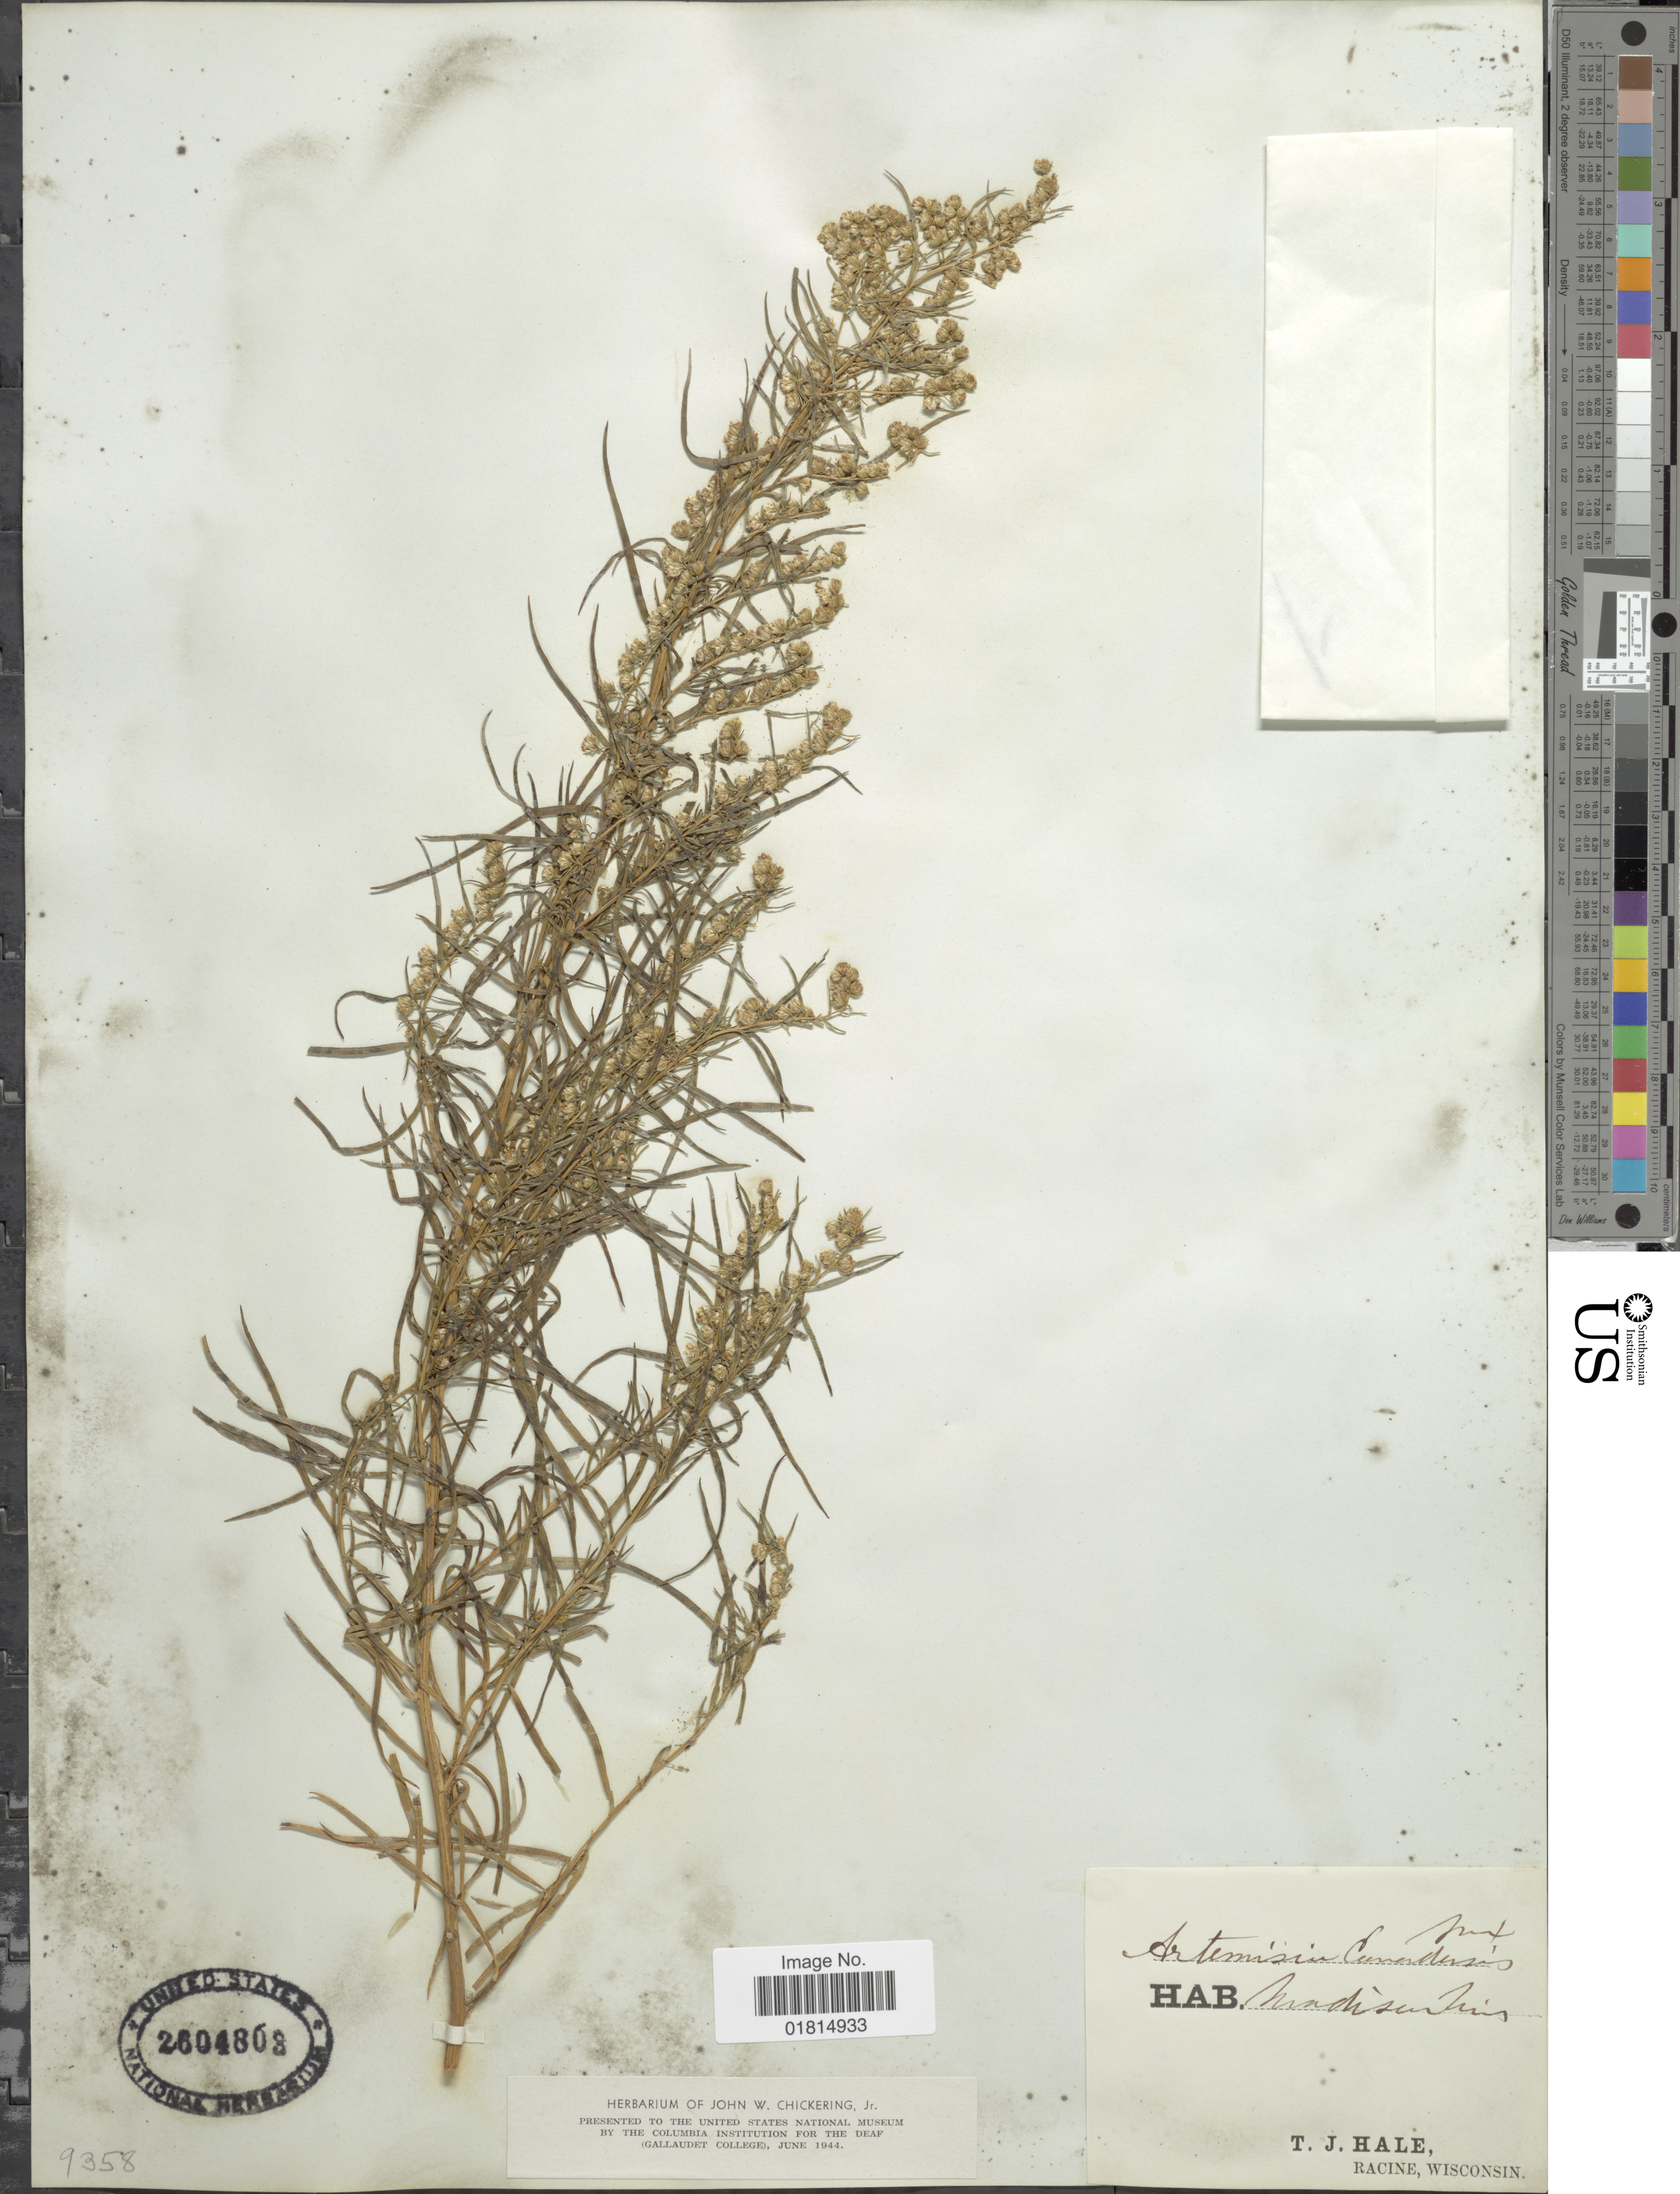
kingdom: Plantae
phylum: Tracheophyta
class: Magnoliopsida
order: Asterales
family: Asteraceae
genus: Artemisia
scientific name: Artemisia canadensis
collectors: T. Hale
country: United States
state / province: Wisconsin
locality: Madison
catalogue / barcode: US 2604803